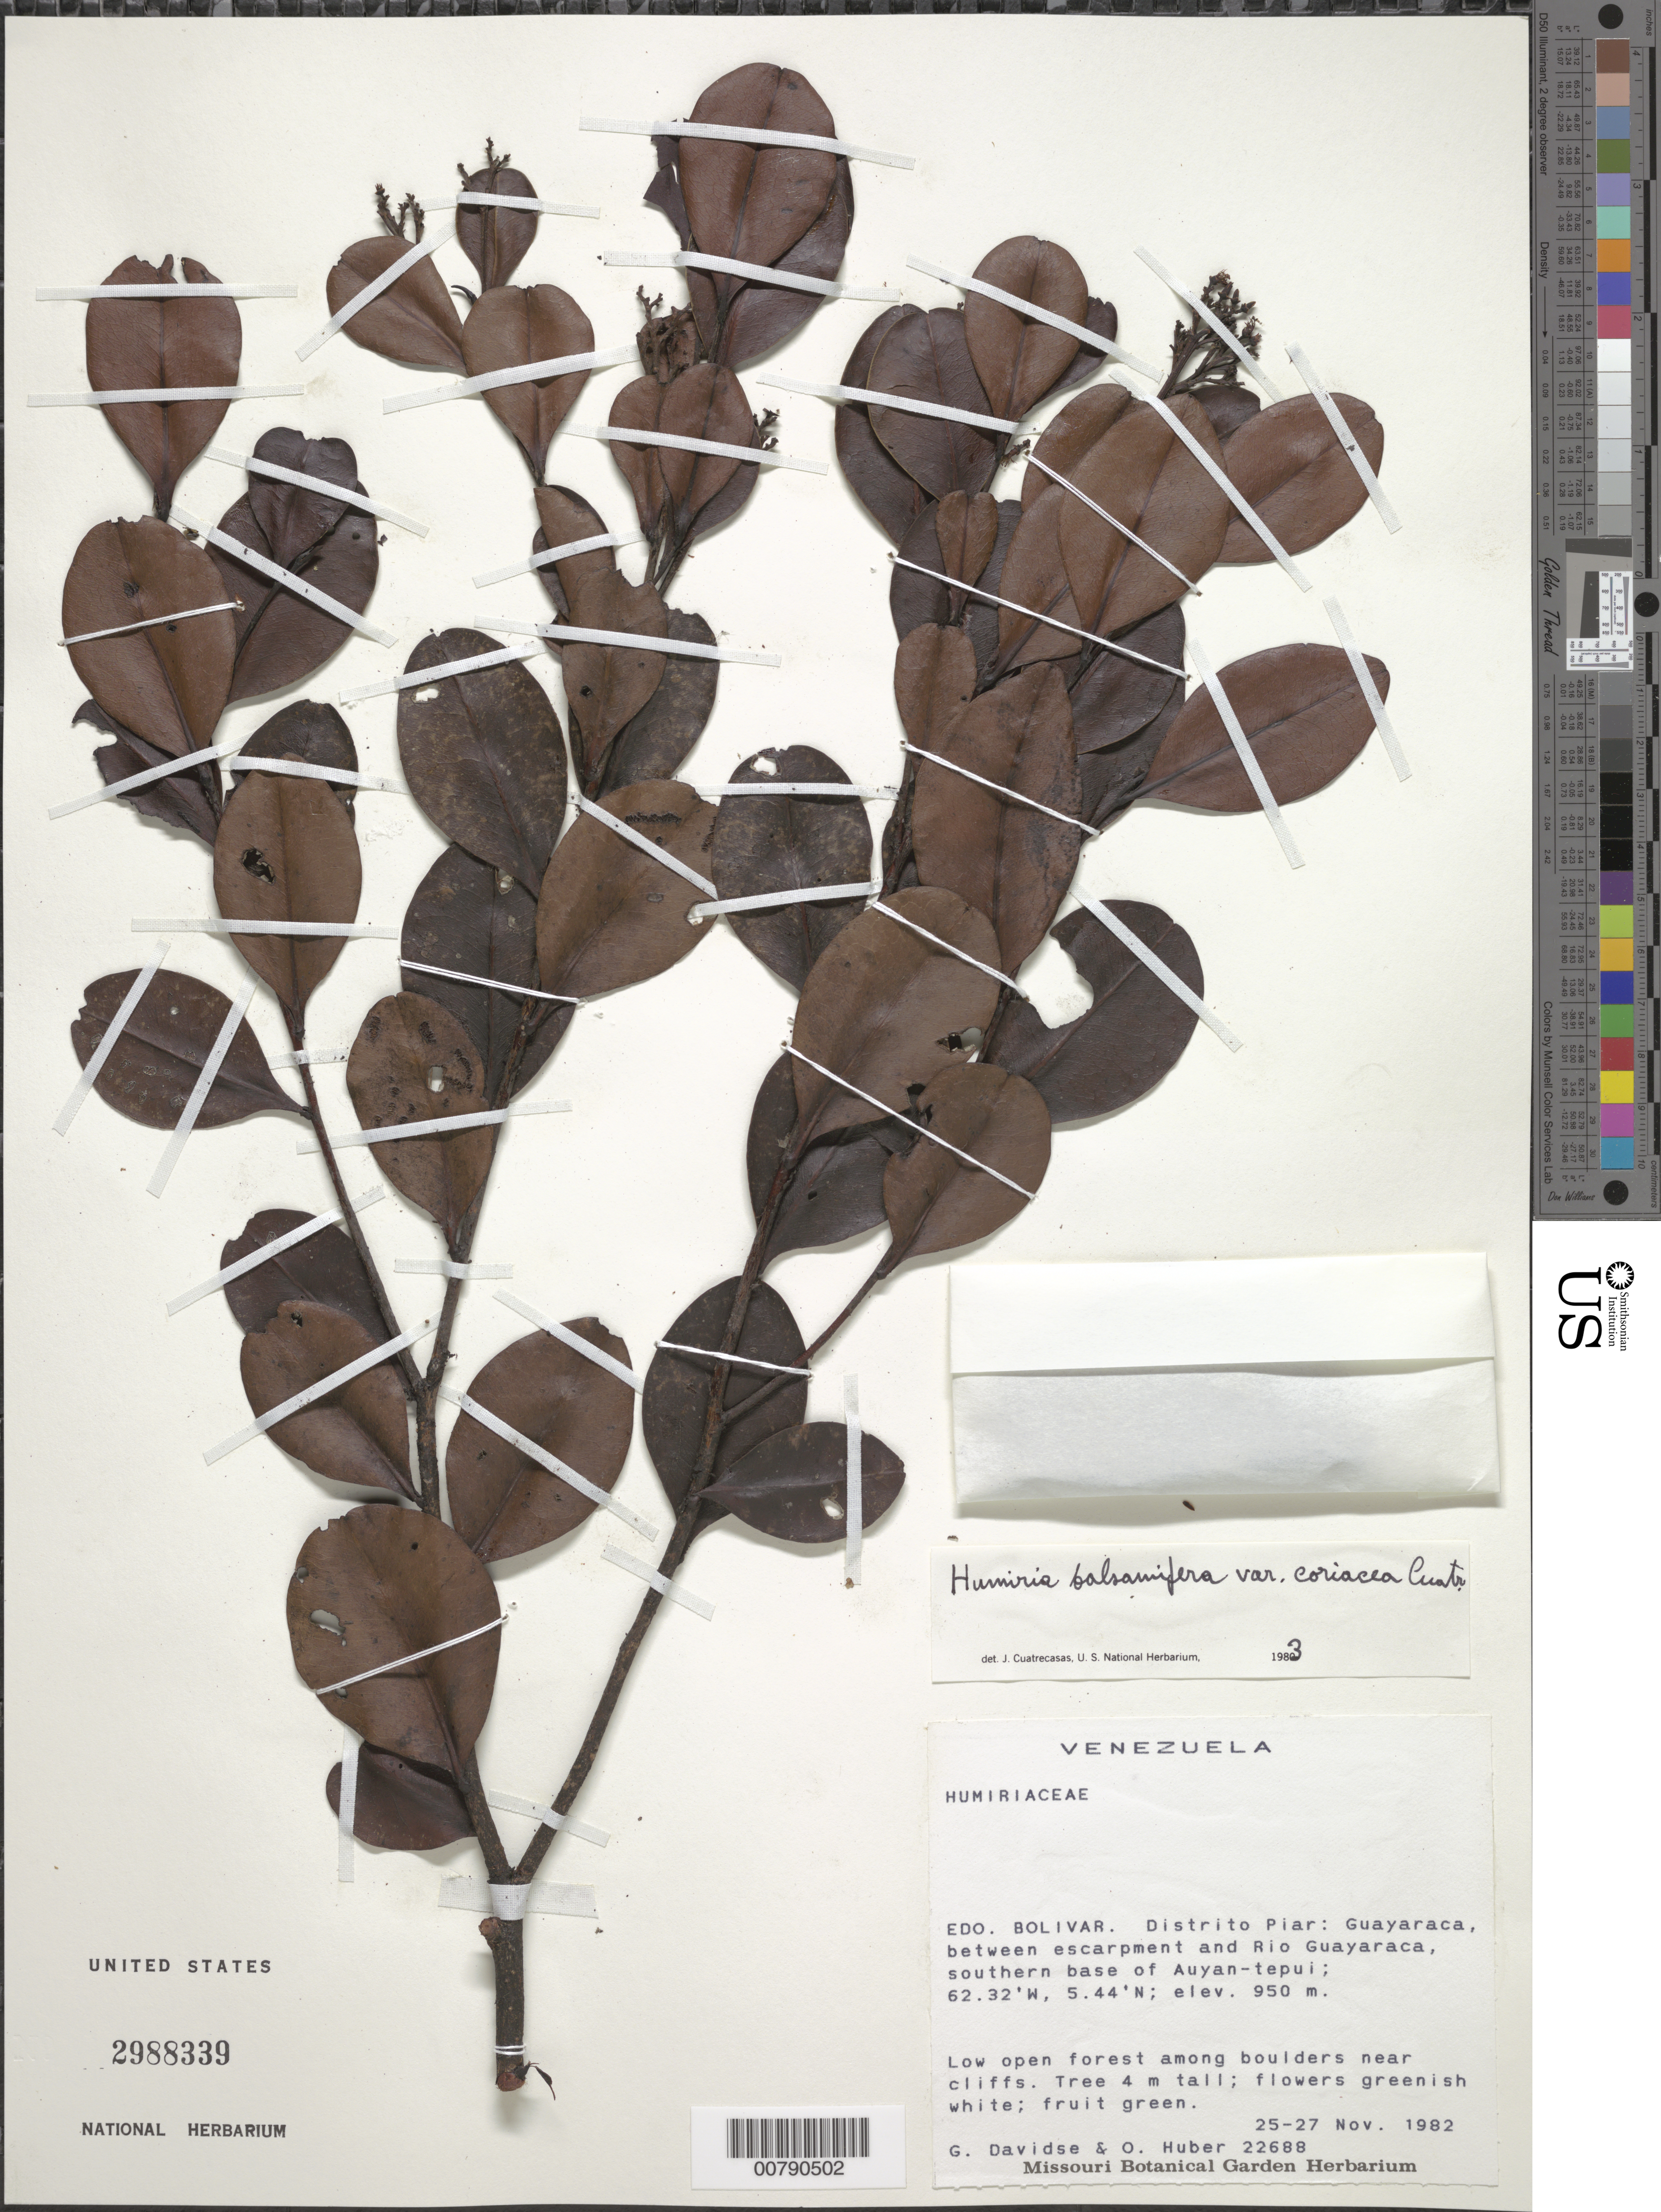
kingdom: Plantae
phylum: Tracheophyta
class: Magnoliopsida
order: Malpighiales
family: Humiriaceae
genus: Humiria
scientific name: Humiria balsamifera var. coriacea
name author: Cuatrec.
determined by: Cuatrecasas, J.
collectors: G. Davidse & O. Huber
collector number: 22688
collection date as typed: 25-Nov-82 to 27-Nov-82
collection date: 1982-11-25/1982-11-27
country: Venezuela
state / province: Bolívar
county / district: Piar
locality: Guayaraca, between escarpment and Río Guayaraca, southern base of Auyan-tepuí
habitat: Low open forest among boulders near cliffs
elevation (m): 950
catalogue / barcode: US 2988339